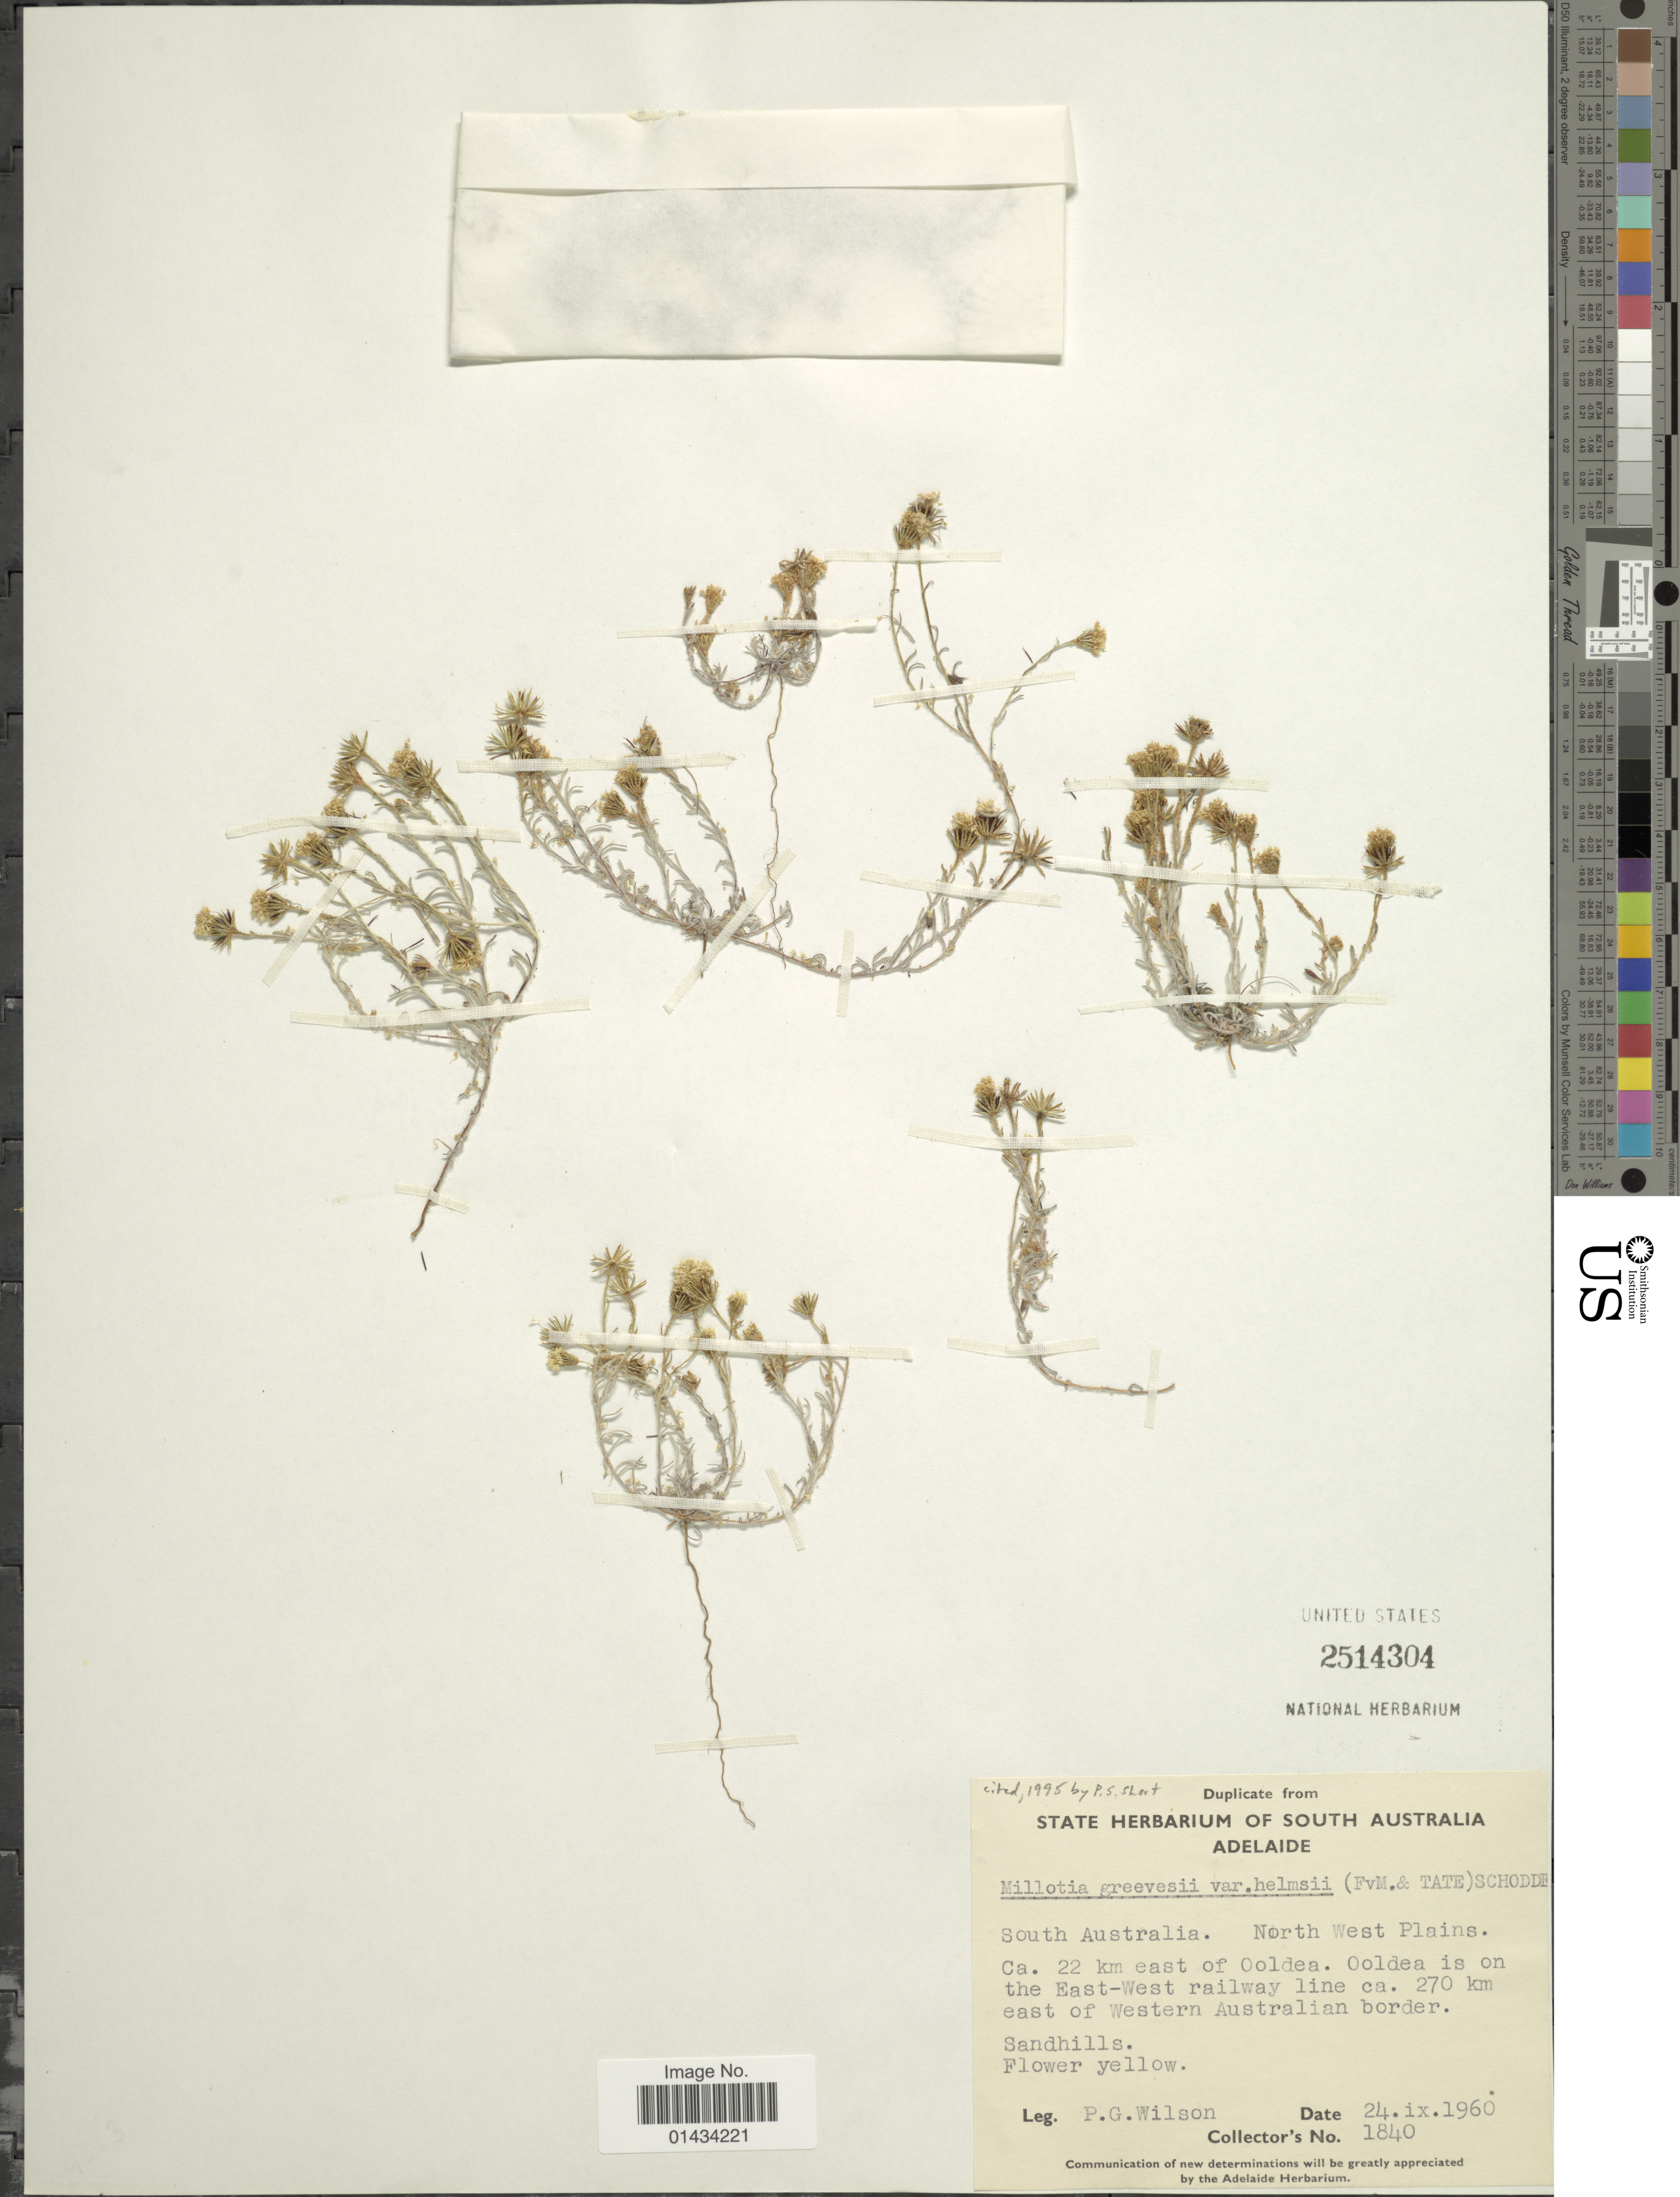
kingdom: Plantae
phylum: Tracheophyta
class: Magnoliopsida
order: Asterales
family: Asteraceae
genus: Millotia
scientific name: Millotia greevesii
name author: F. Muell.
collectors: P. Wilson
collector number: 1840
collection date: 1960-09-24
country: Australia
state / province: South Australia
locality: North West Plains, ca. 22 km east of Ooldea, Ooldea is on the East-West railway line ca. 270 km east of Western Australian border, Sandhills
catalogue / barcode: US 2514304